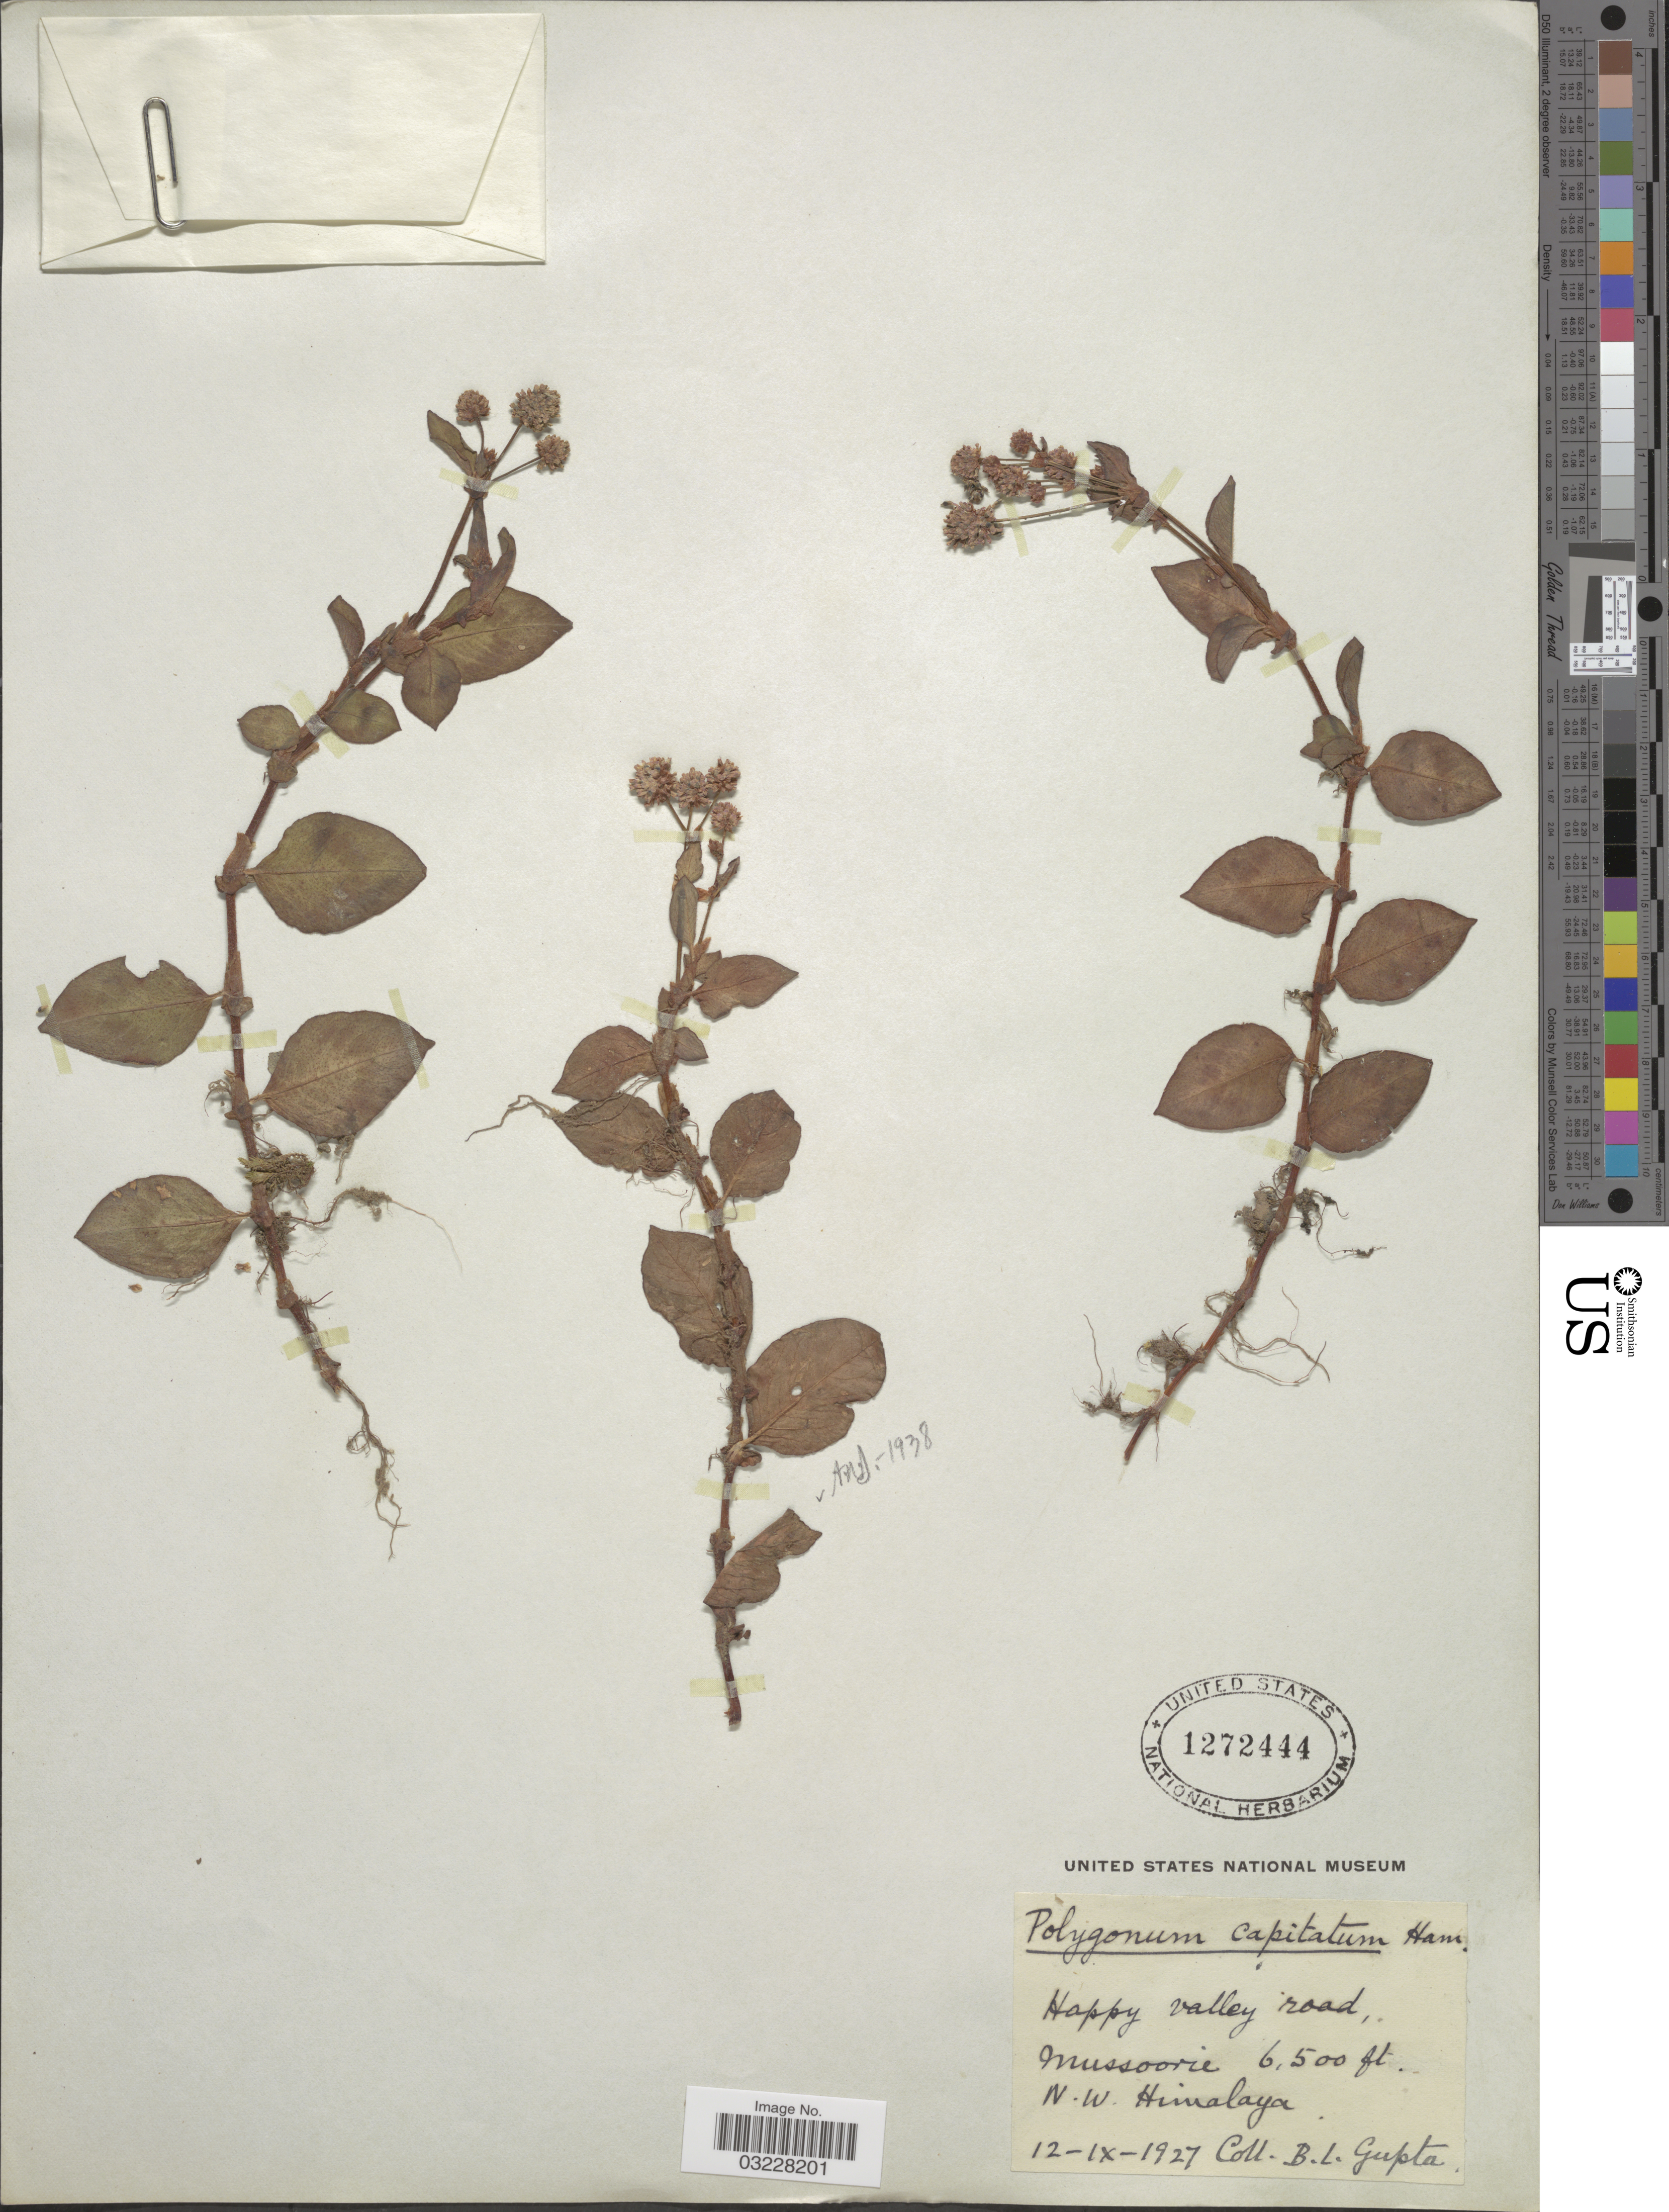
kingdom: Plantae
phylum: Tracheophyta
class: Magnoliopsida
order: Caryophyllales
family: Polygonaceae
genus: Polygonum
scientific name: Polygonum capitatum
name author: Buch.-Ham. ex D. Don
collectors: B. L. Gupta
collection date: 1927-09-12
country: India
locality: Happy valley road, Mussoorie. N.W. Himalaya.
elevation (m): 1981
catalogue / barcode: US 1272444